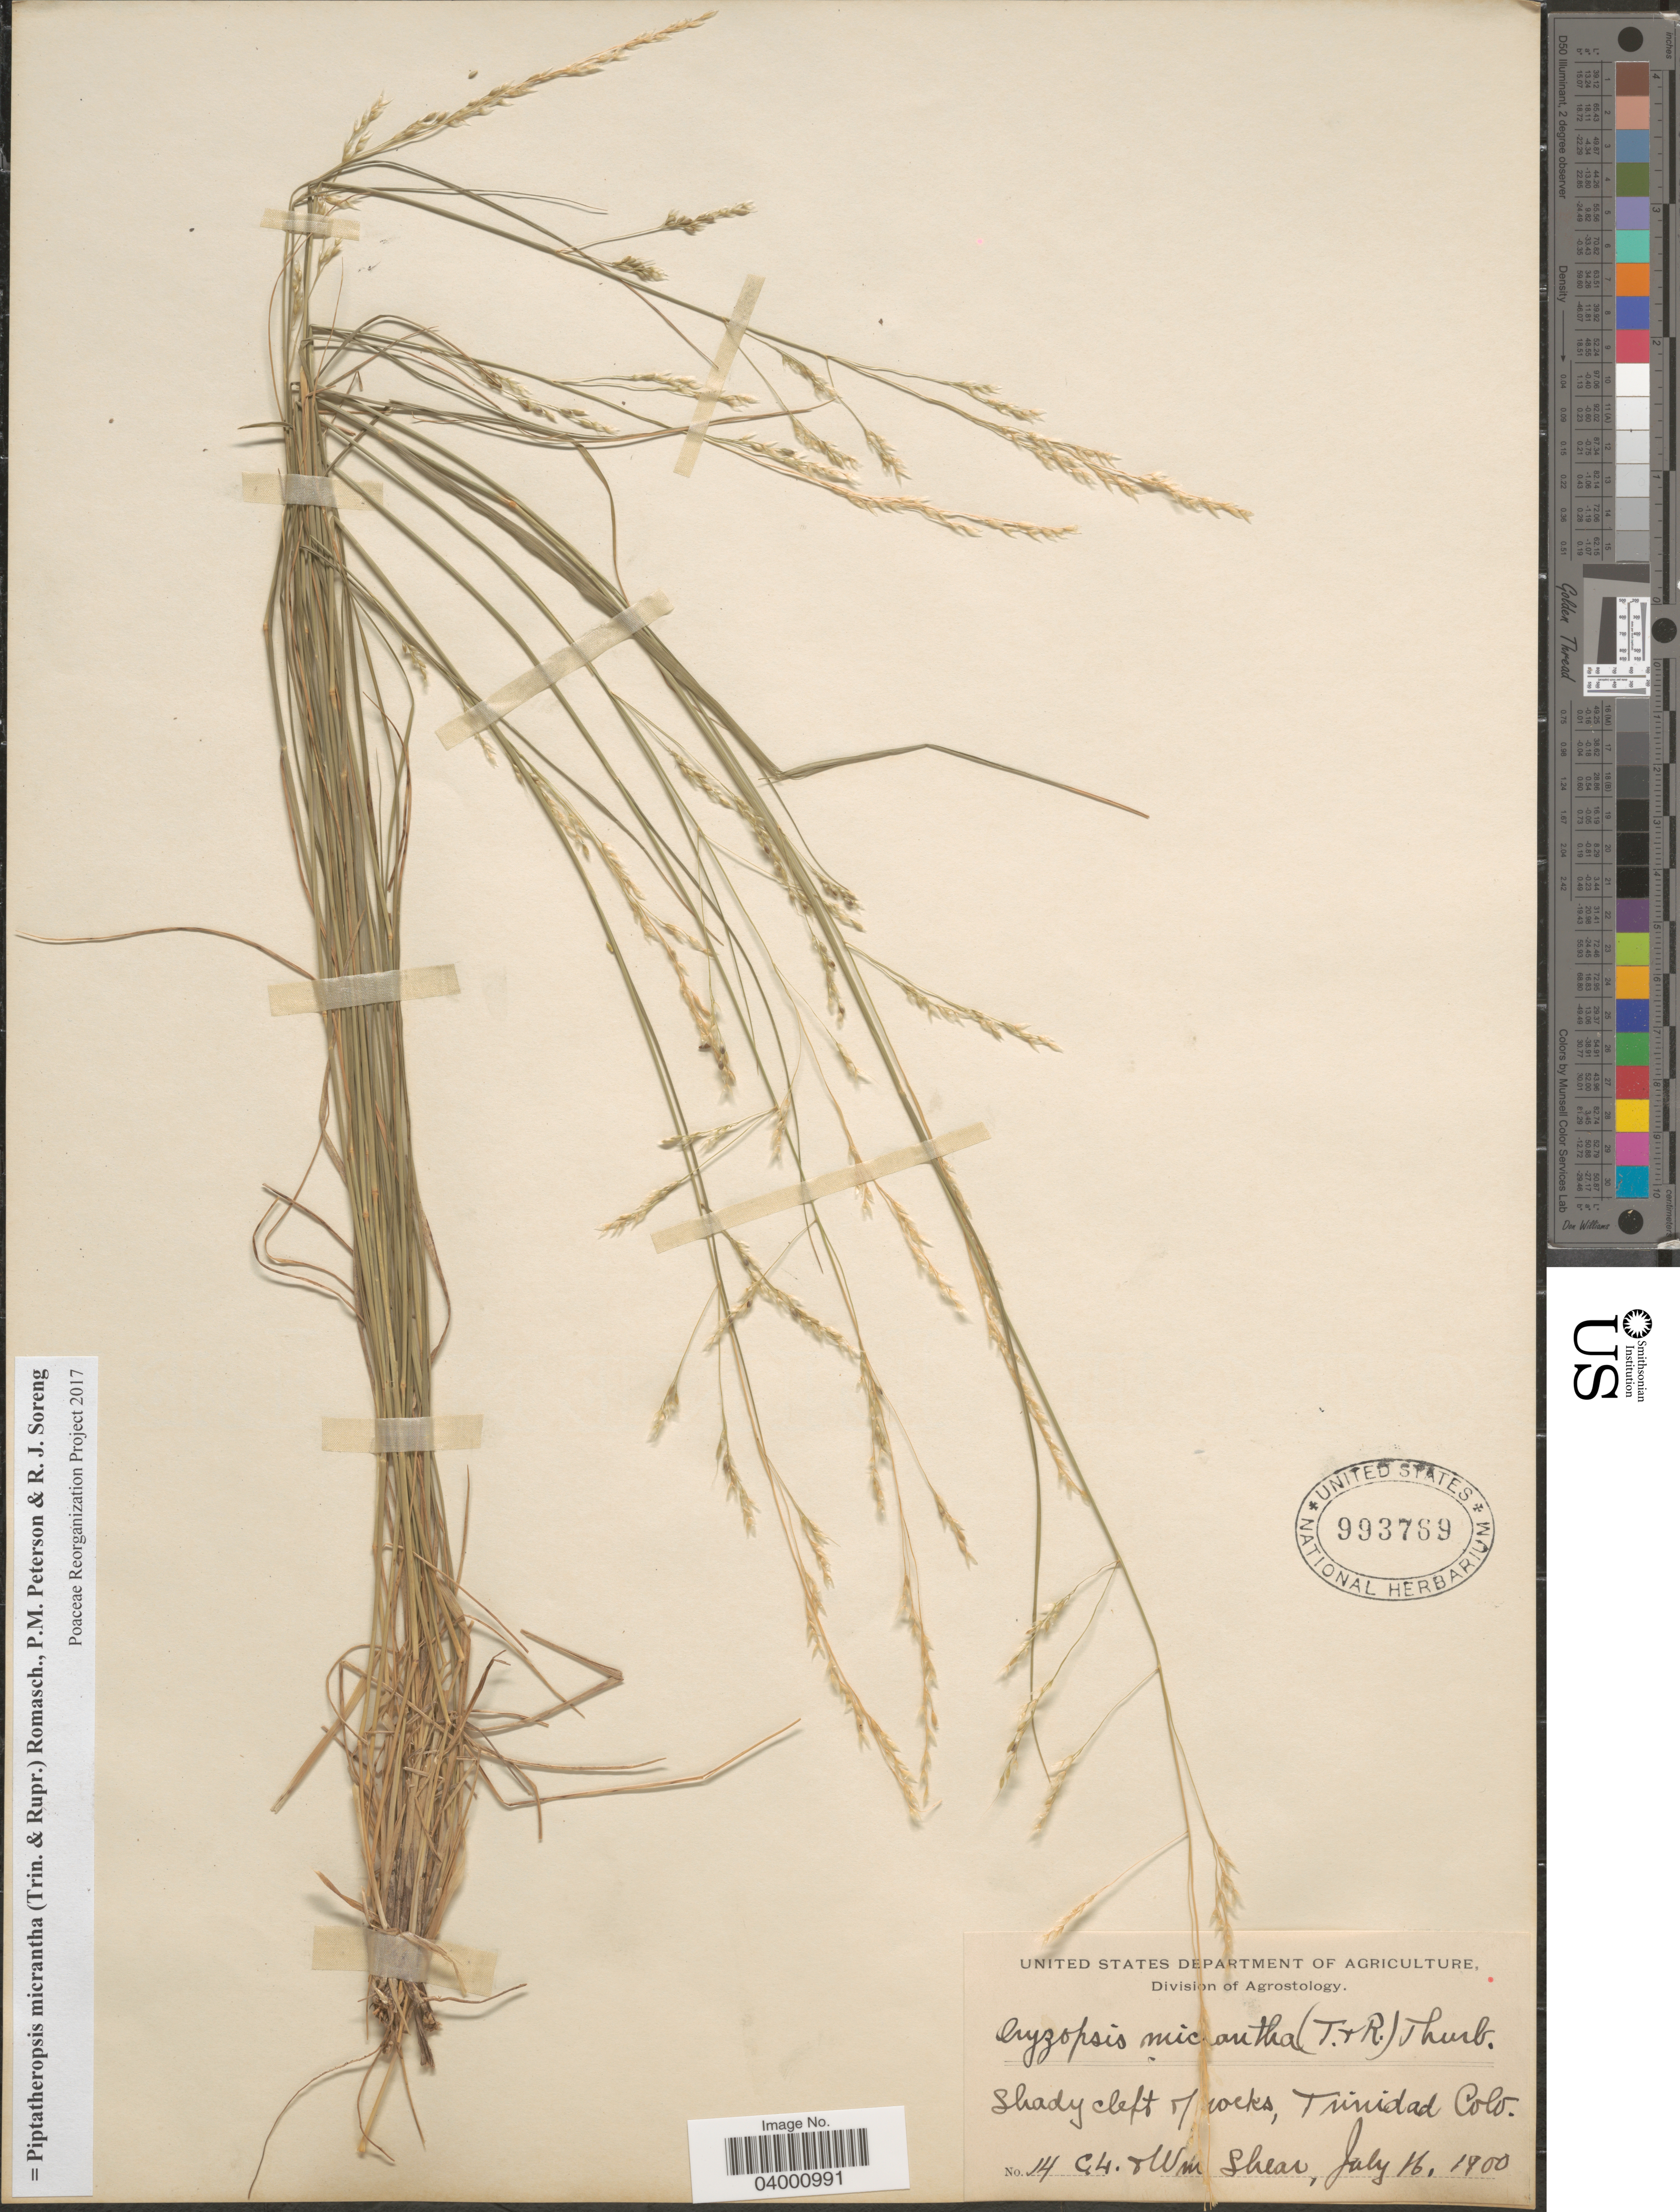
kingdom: Plantae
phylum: Tracheophyta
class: Liliopsida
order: Poales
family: Poaceae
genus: Piptatheropsis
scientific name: Piptatheropsis micrantha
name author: (Trin. & Rupr.) Romasch.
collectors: C. L. Shear & W. Shear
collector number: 14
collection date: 1900-07-16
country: United States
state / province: Colorado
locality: Trinidad.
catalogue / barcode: US 993769